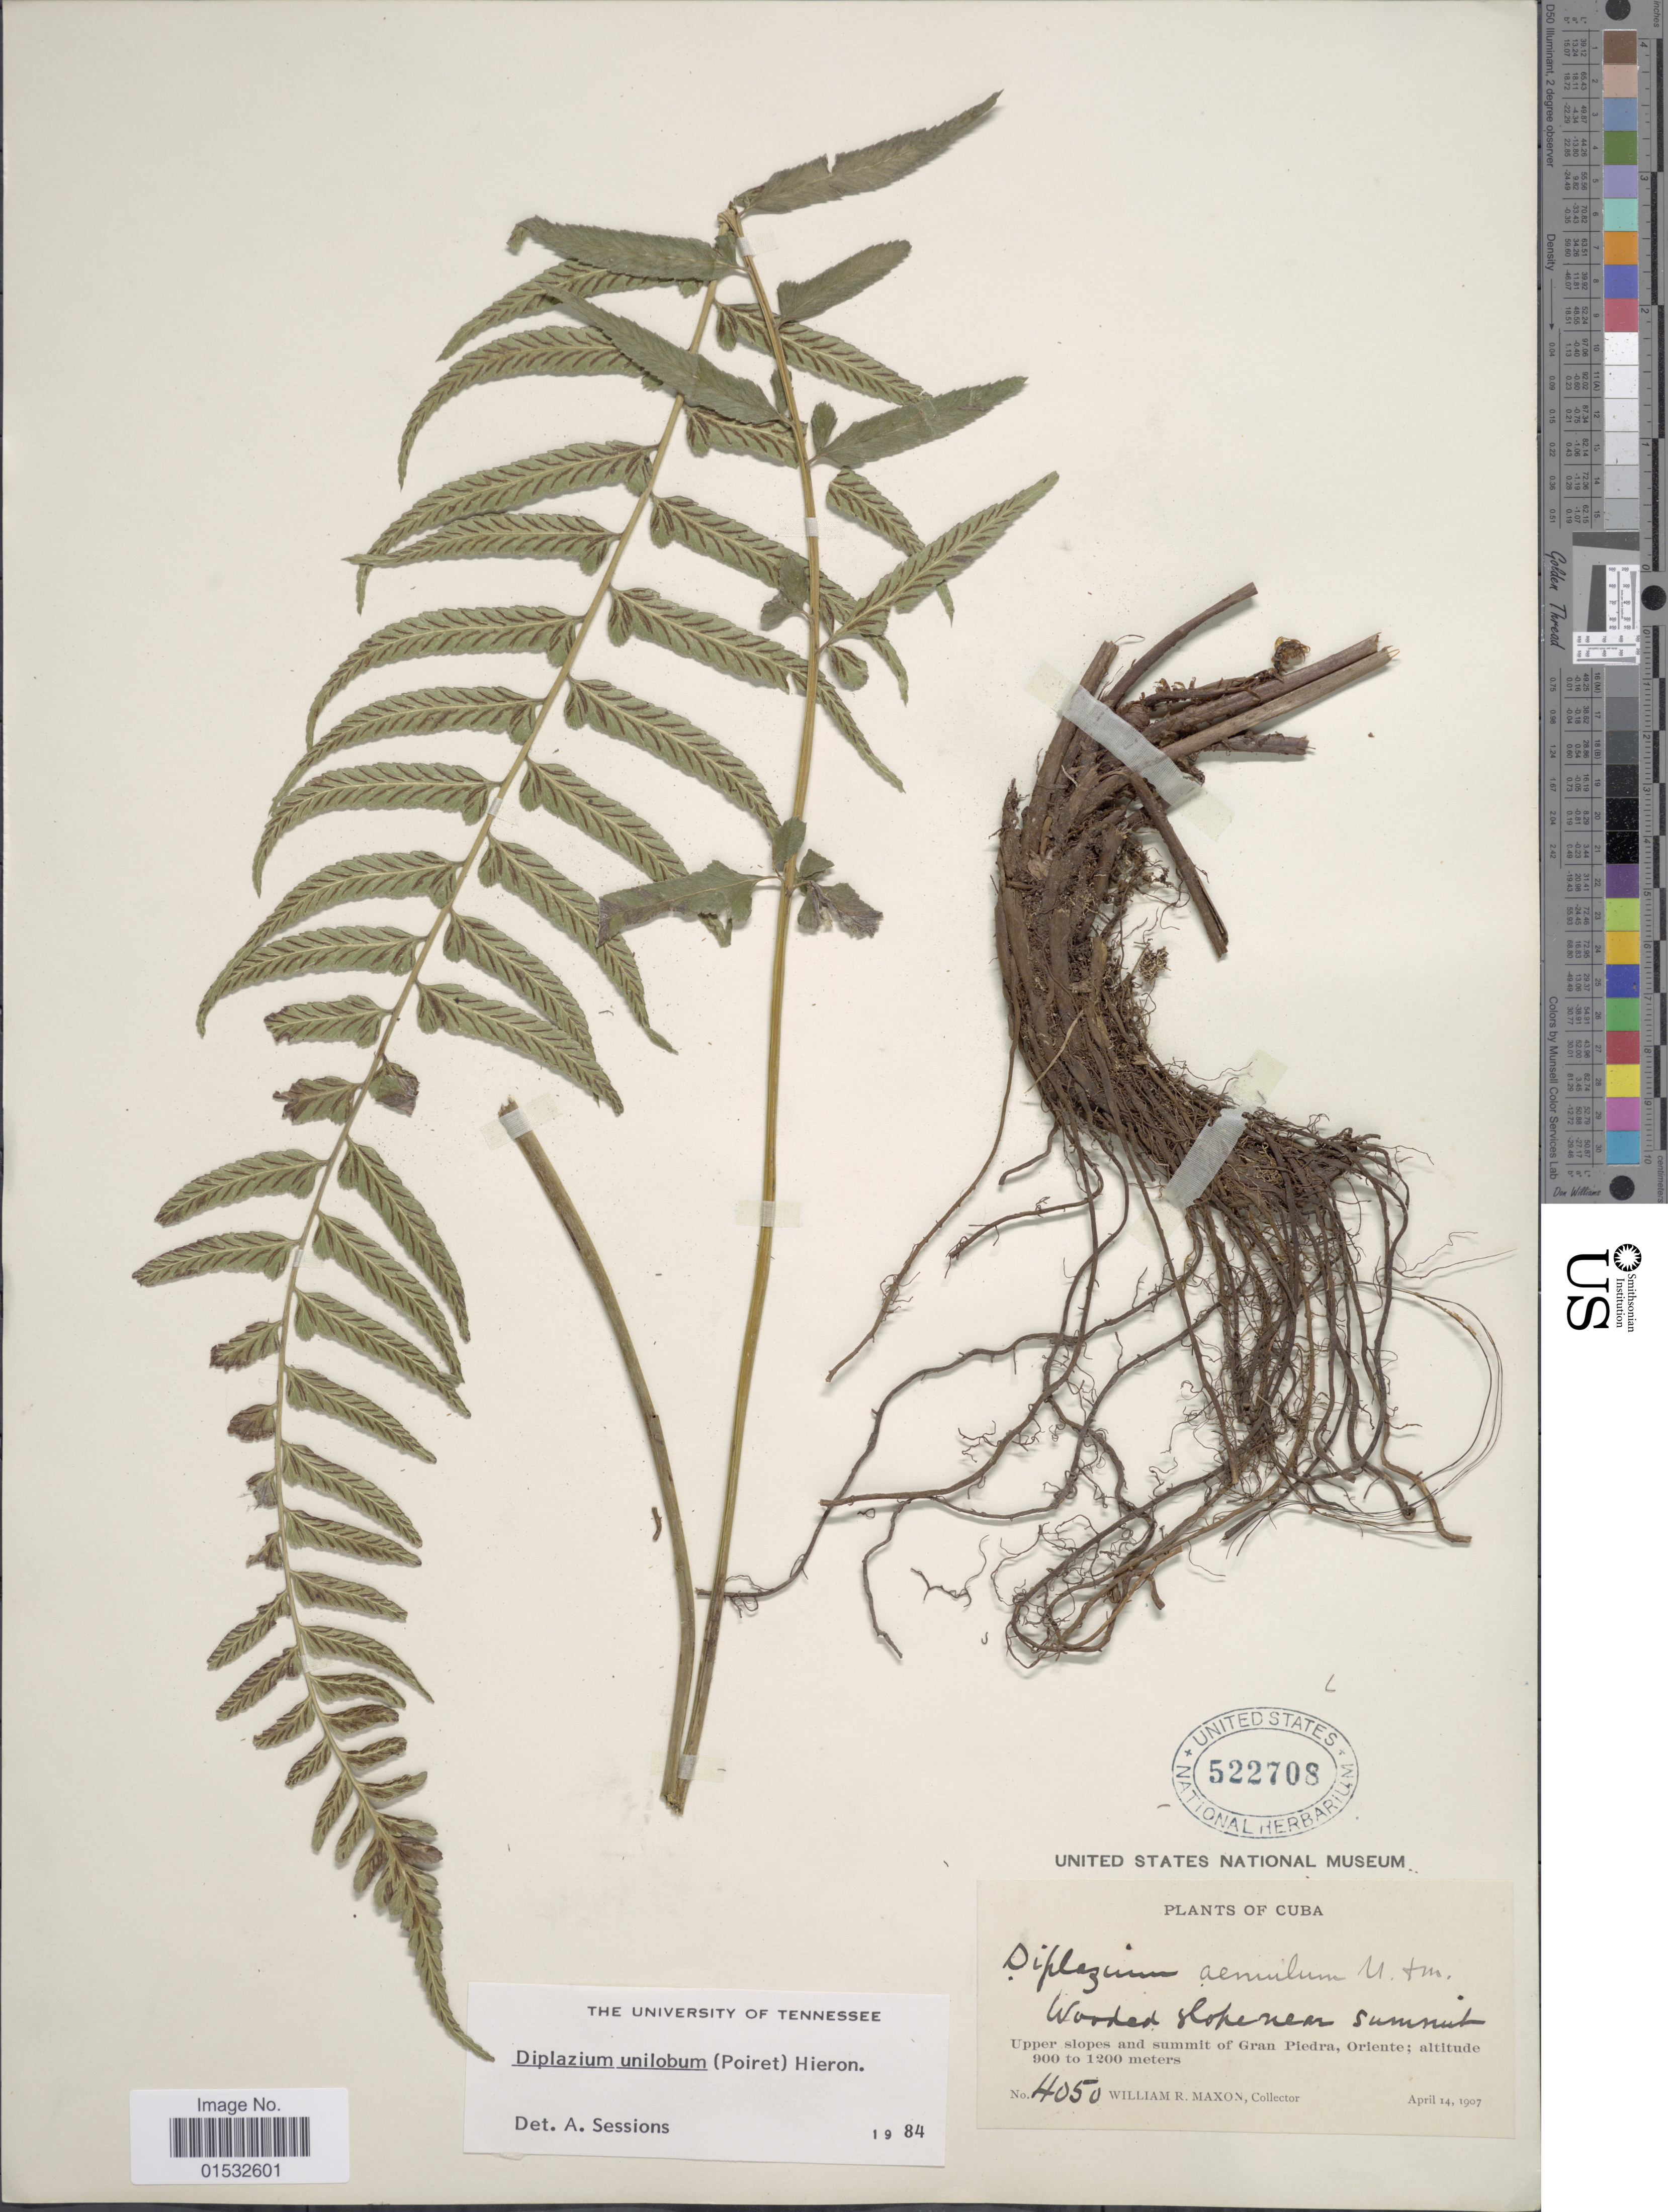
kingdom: Plantae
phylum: Tracheophyta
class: Polypodiopsida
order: Polypodiales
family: Athyriaceae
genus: Diplazium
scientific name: Diplazium unilobum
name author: (Poir.) Hieron.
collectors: W. R. Maxon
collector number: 4050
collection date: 1907-04-14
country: Cuba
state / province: Oriente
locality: Upper slopes and summit of Gran Piedra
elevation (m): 900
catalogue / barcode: US 522708